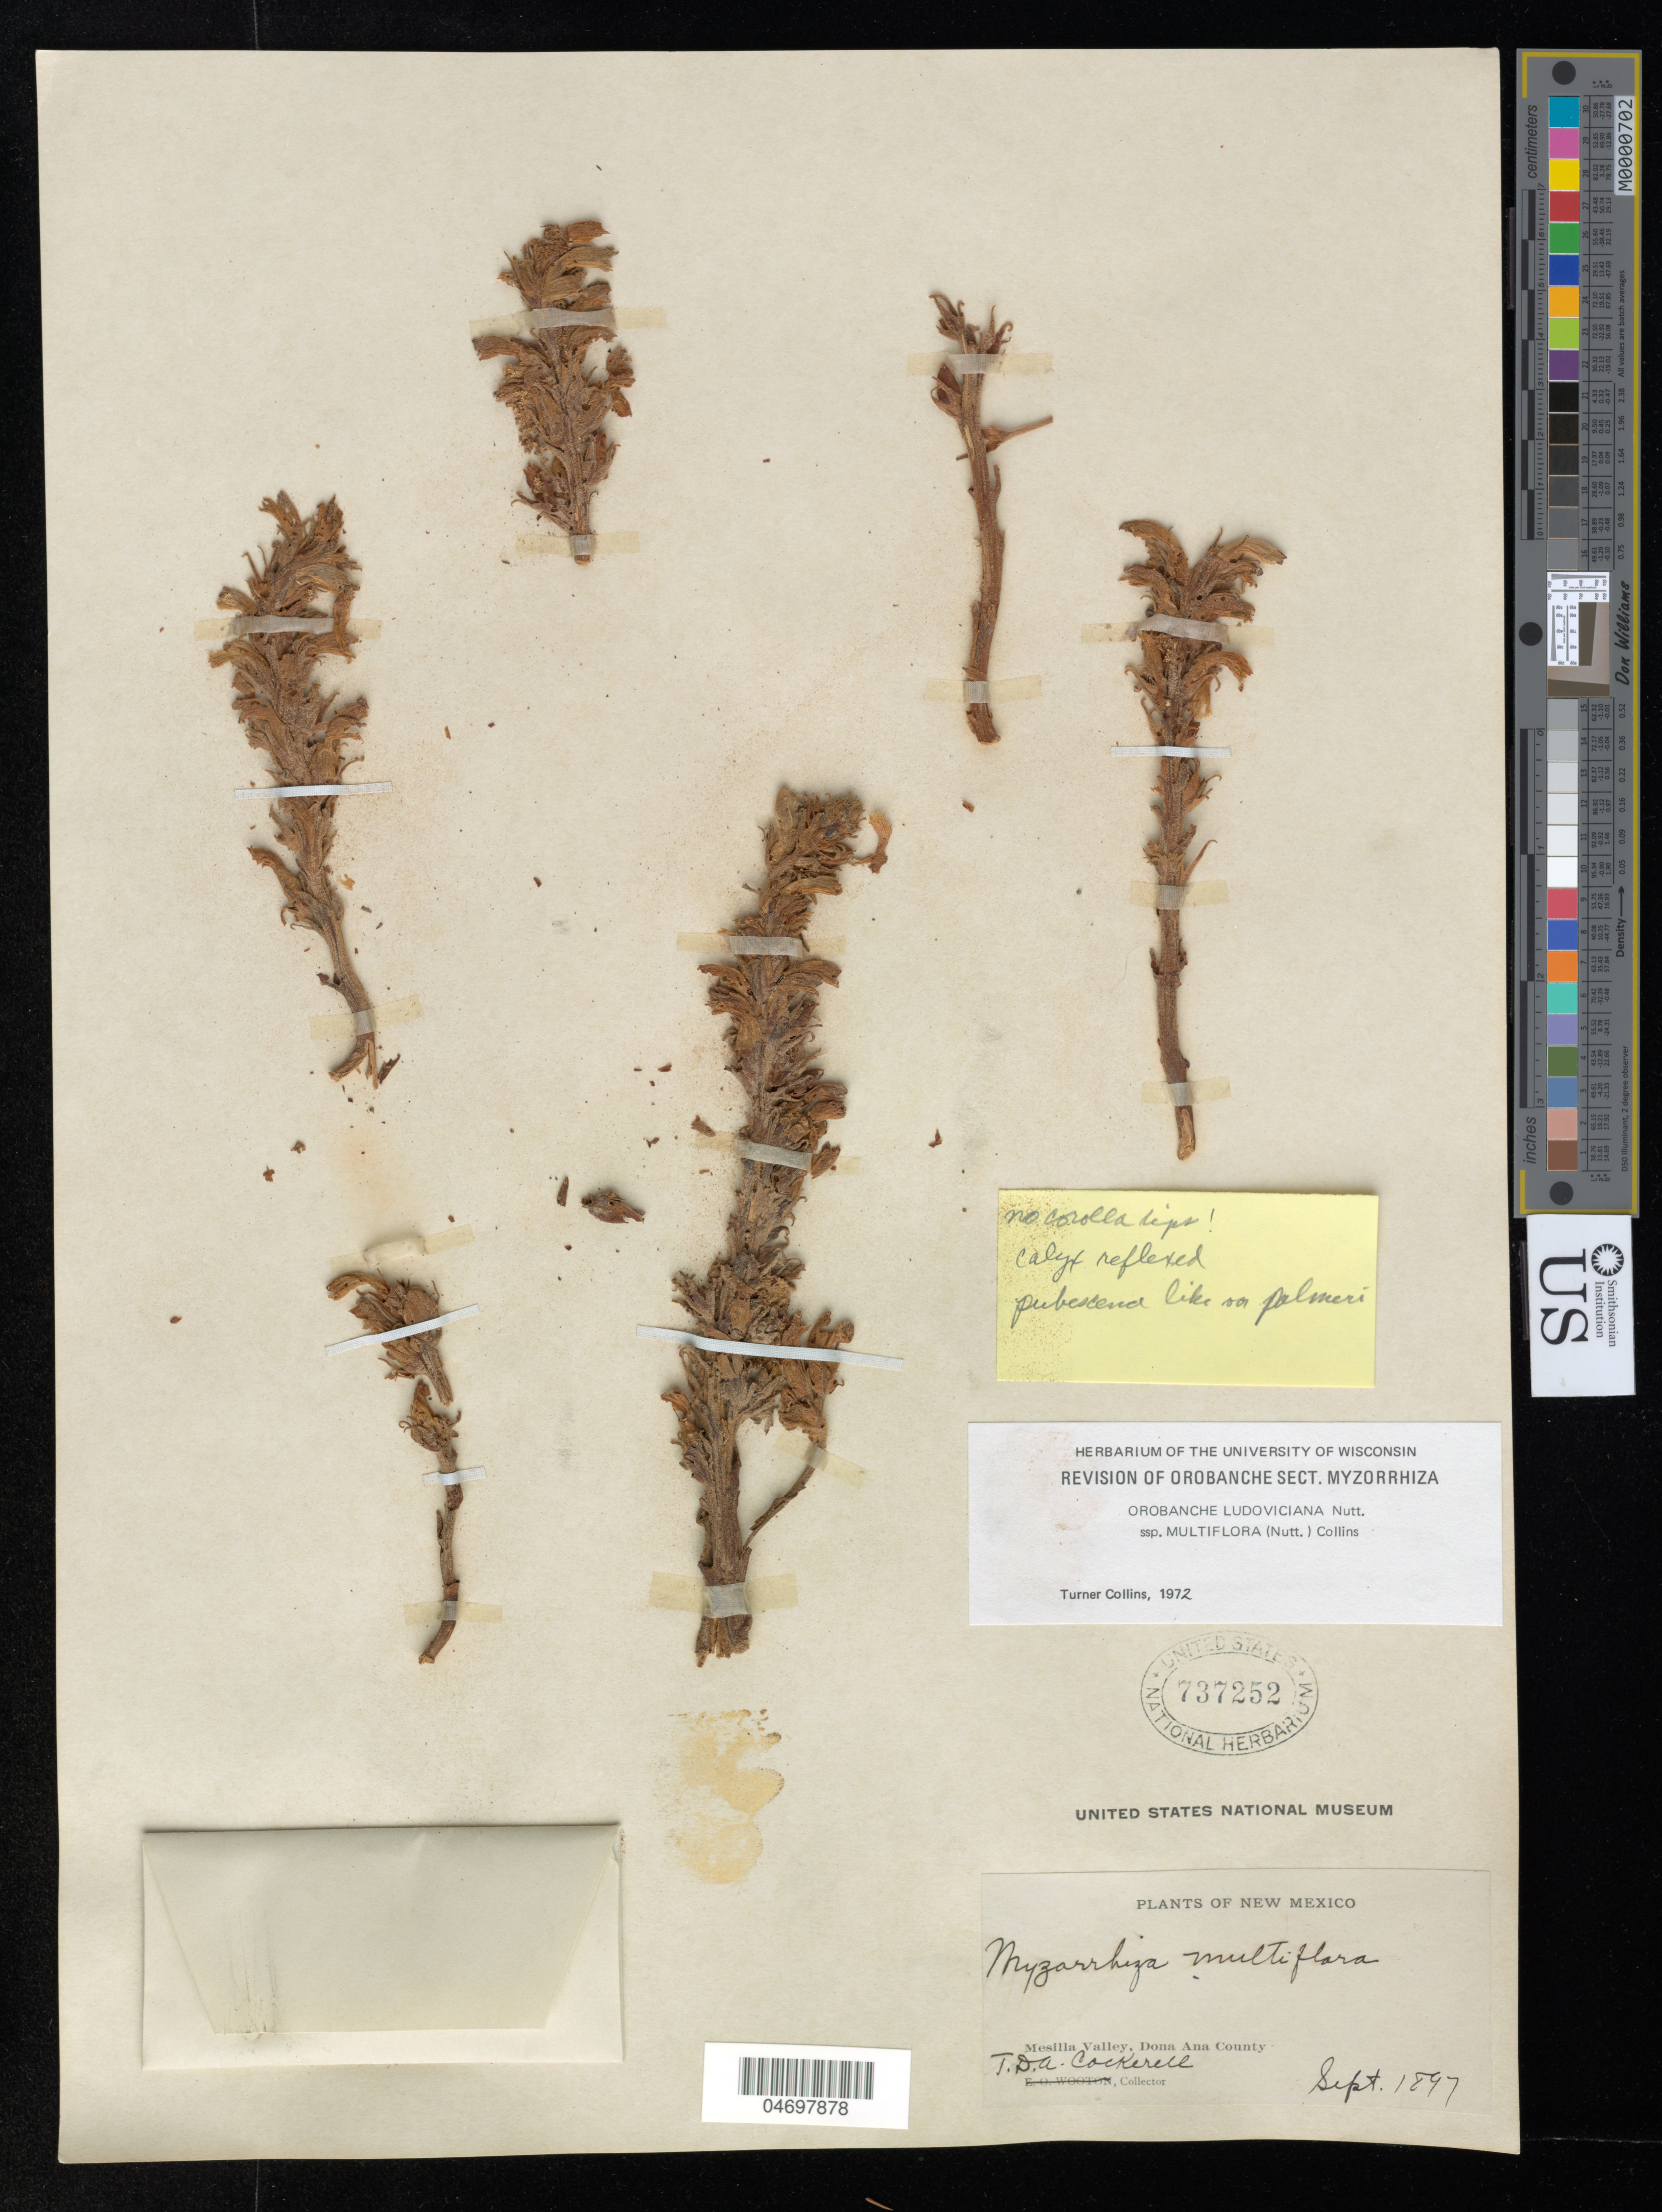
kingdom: Plantae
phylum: Tracheophyta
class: Magnoliopsida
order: Lamiales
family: Orobanchaceae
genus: Orobanche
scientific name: Orobanche ludoviciana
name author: Nutt.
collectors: T. Cockerell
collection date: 1897-09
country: United States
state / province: New Mexico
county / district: Dona Ana Co.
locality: Mesilla Valley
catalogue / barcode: US 737252